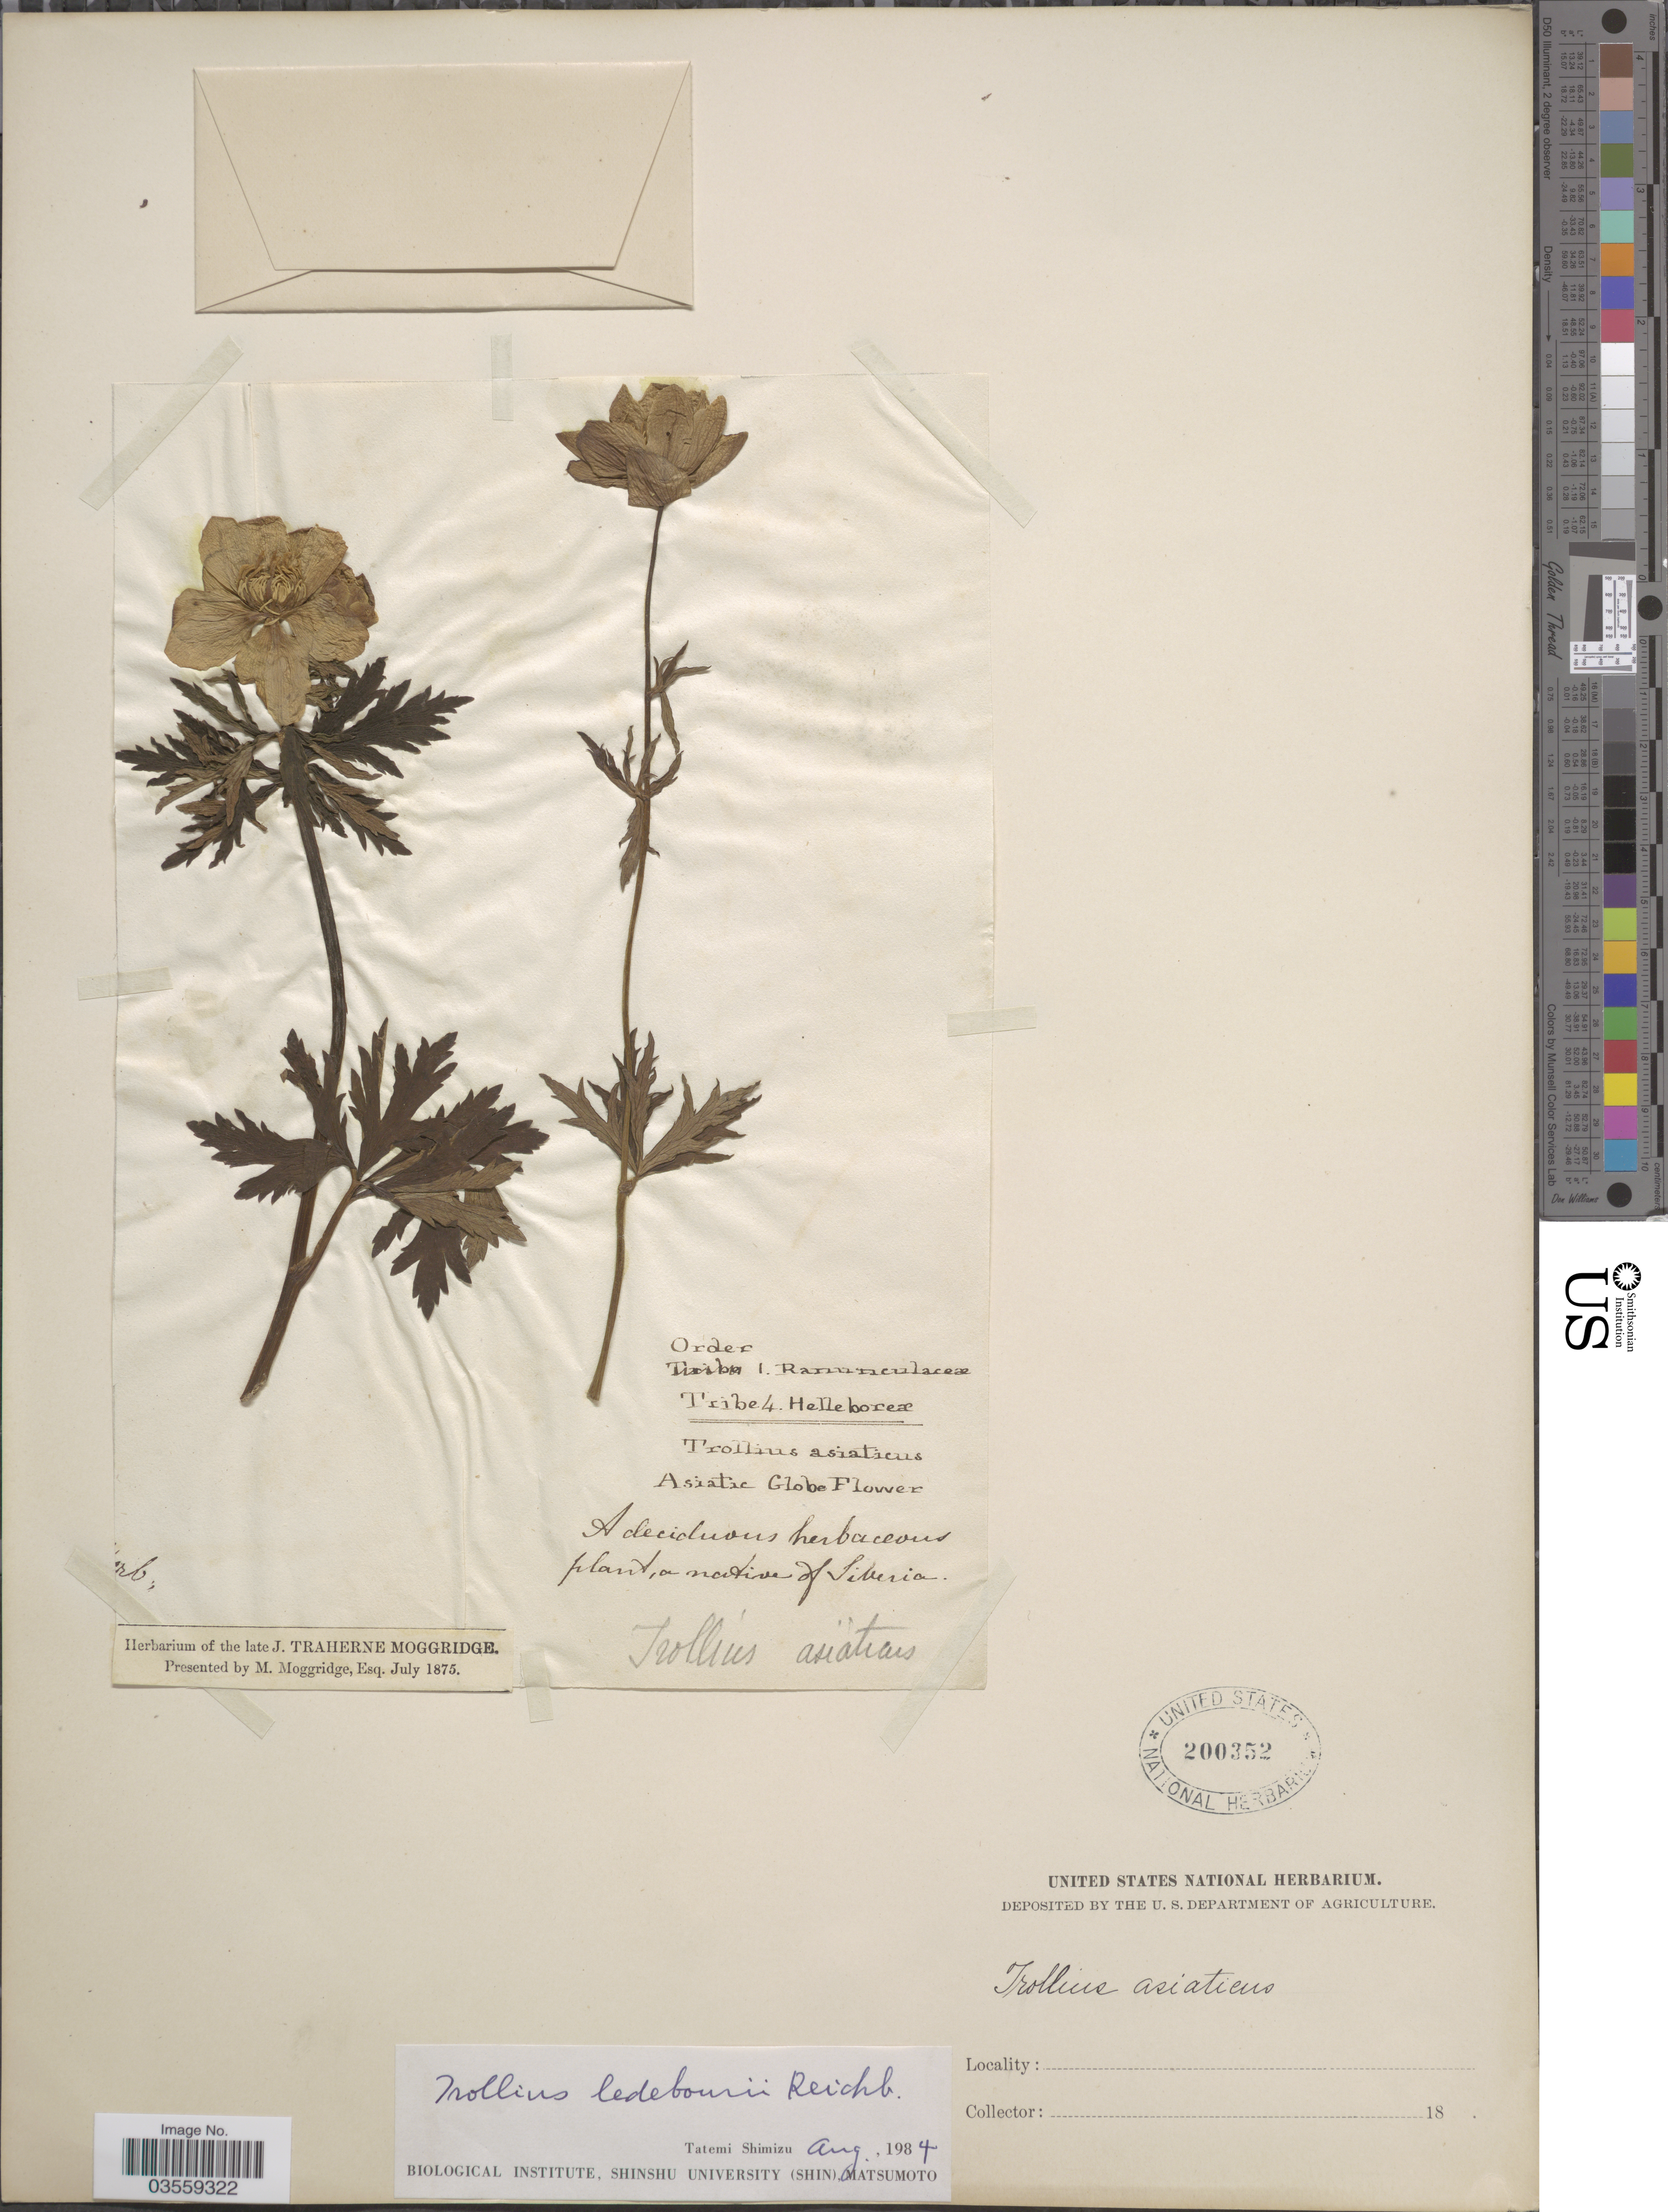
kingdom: Plantae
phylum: Tracheophyta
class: Magnoliopsida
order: Ranunculales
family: Ranunculaceae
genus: Trollius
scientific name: Trollius ledebourii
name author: Rchb.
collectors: ex herb. J.T. Moggridge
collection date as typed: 18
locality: Siberia.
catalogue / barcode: US 200352